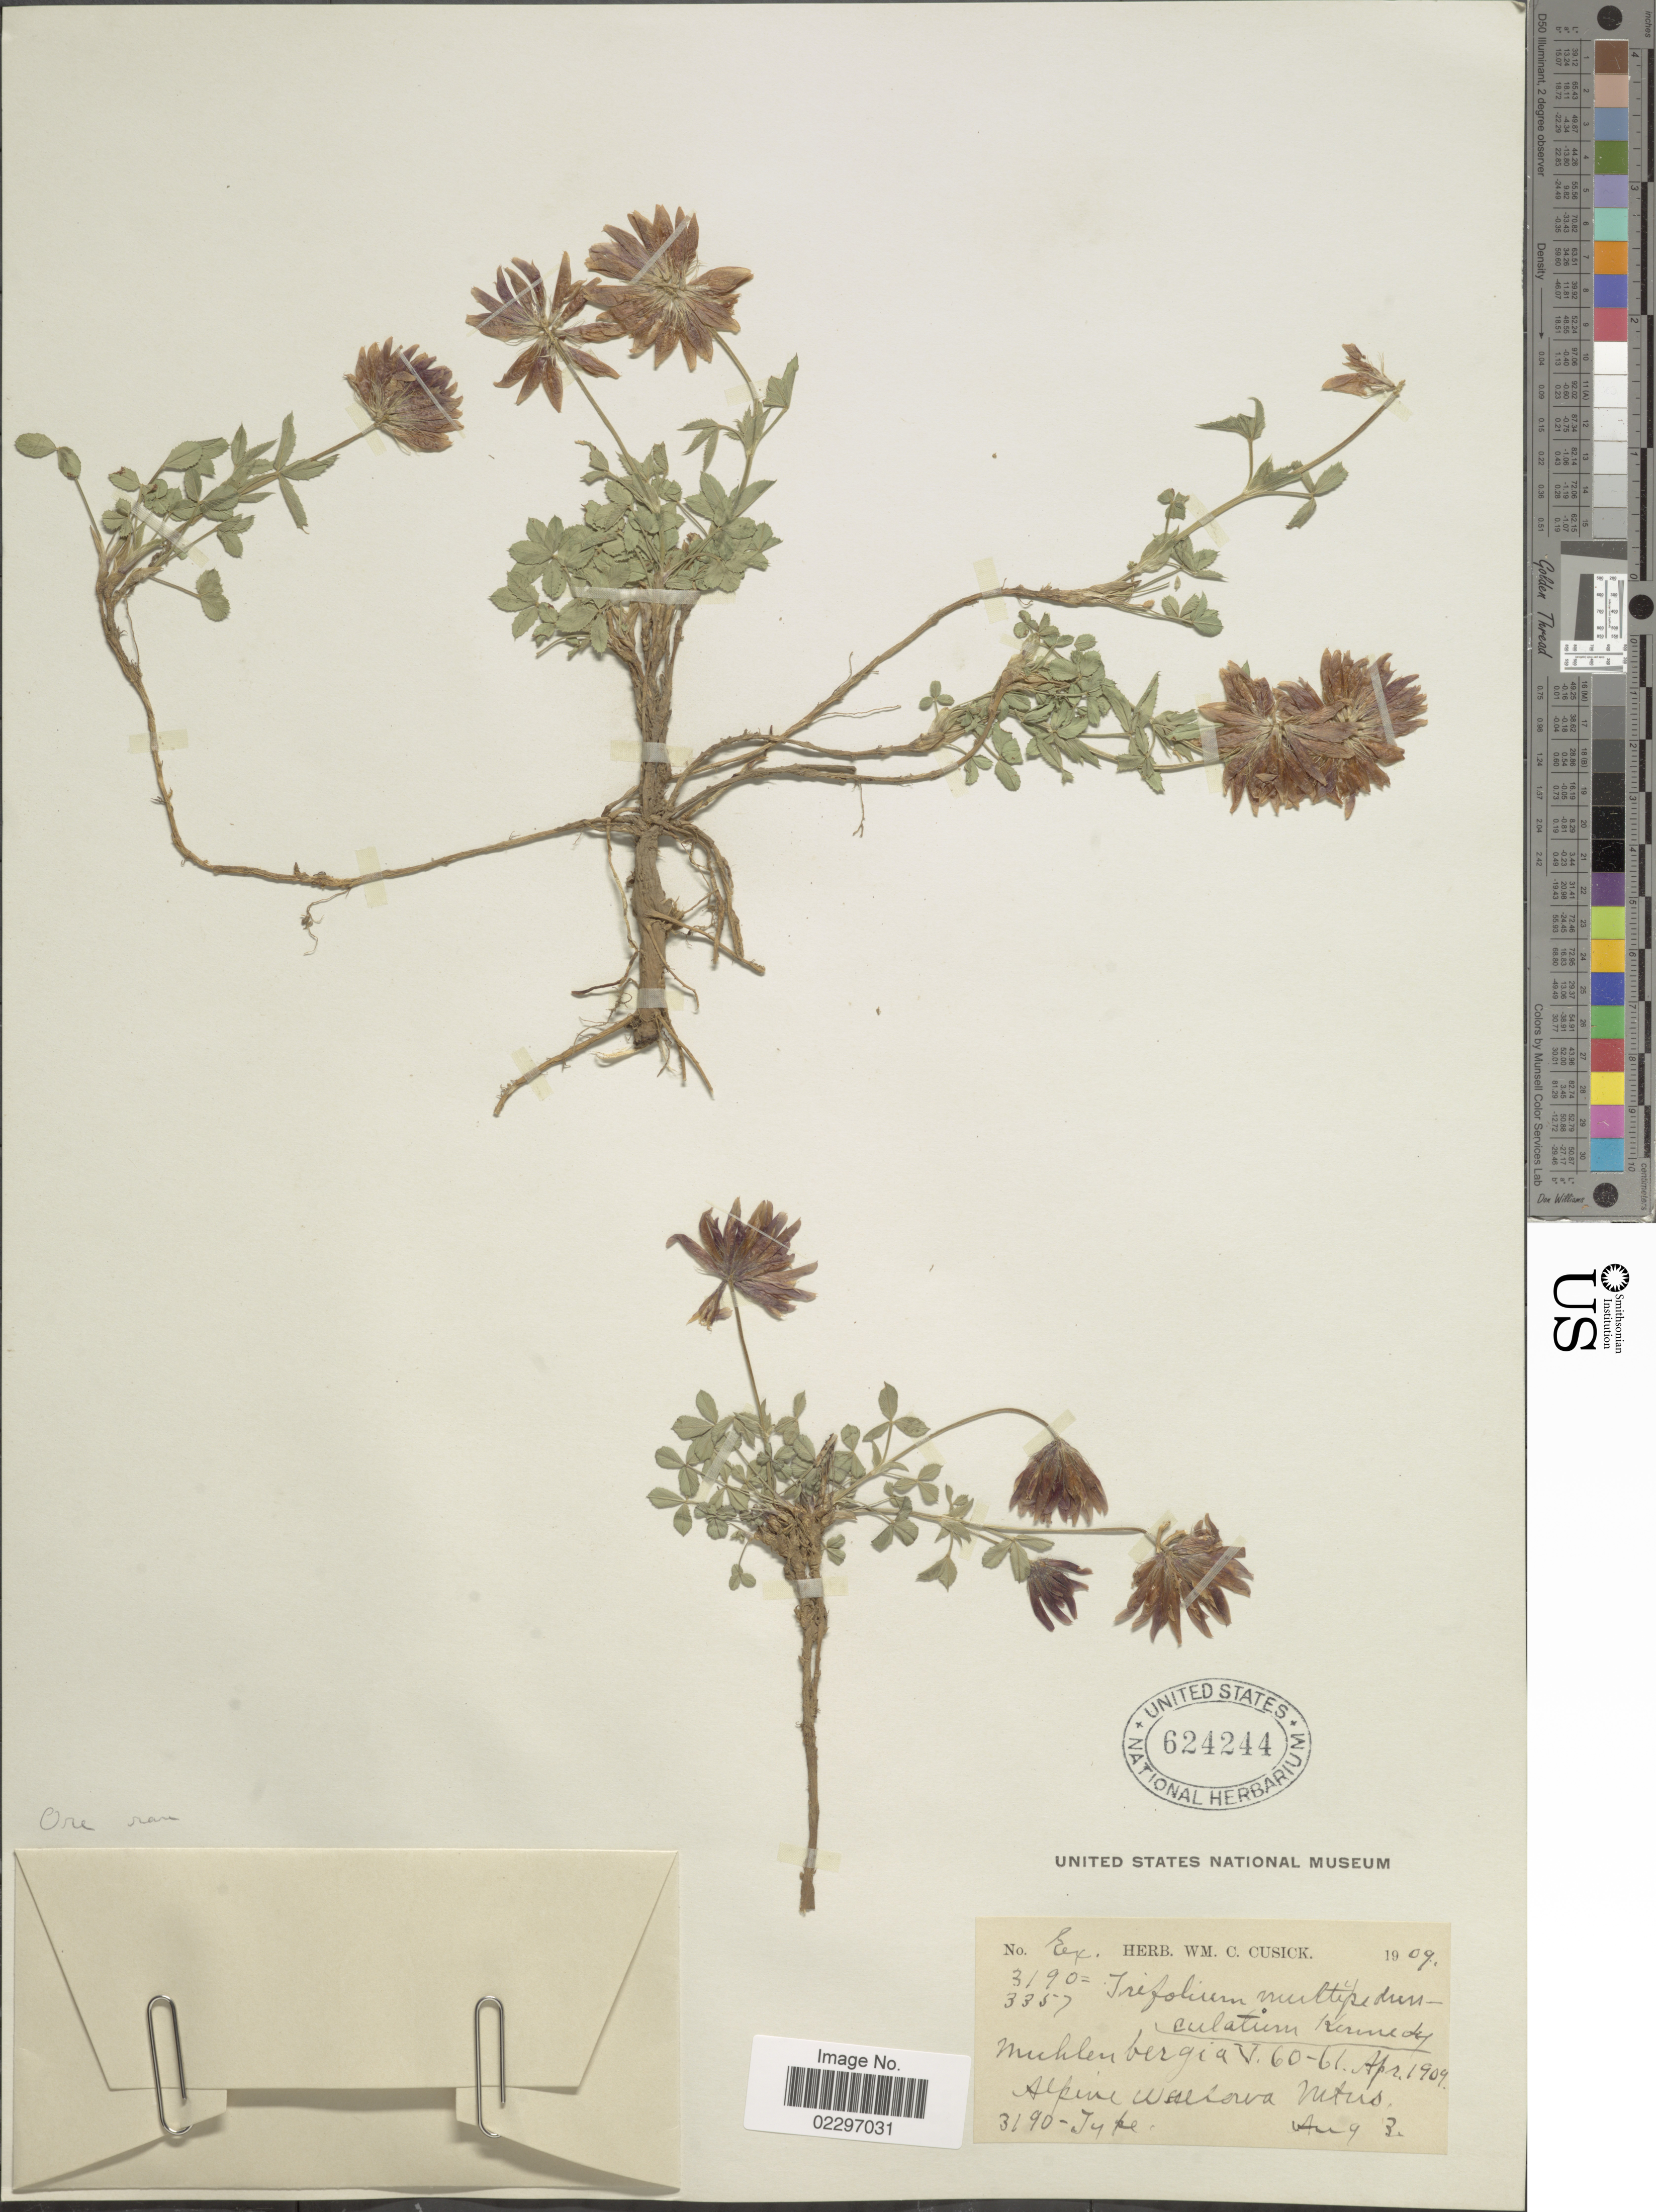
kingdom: Plantae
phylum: Tracheophyta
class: Magnoliopsida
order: Fabales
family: Fabaceae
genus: Trifolium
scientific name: Trifolium longipes subsp. multipedunculatum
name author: (P.B. Kenn.) J.M. Gillett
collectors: ex herb. Wm. C. Cusick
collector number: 3190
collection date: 1909-08-03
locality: Alpine [illegible text] Mtsn.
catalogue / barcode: US 624244